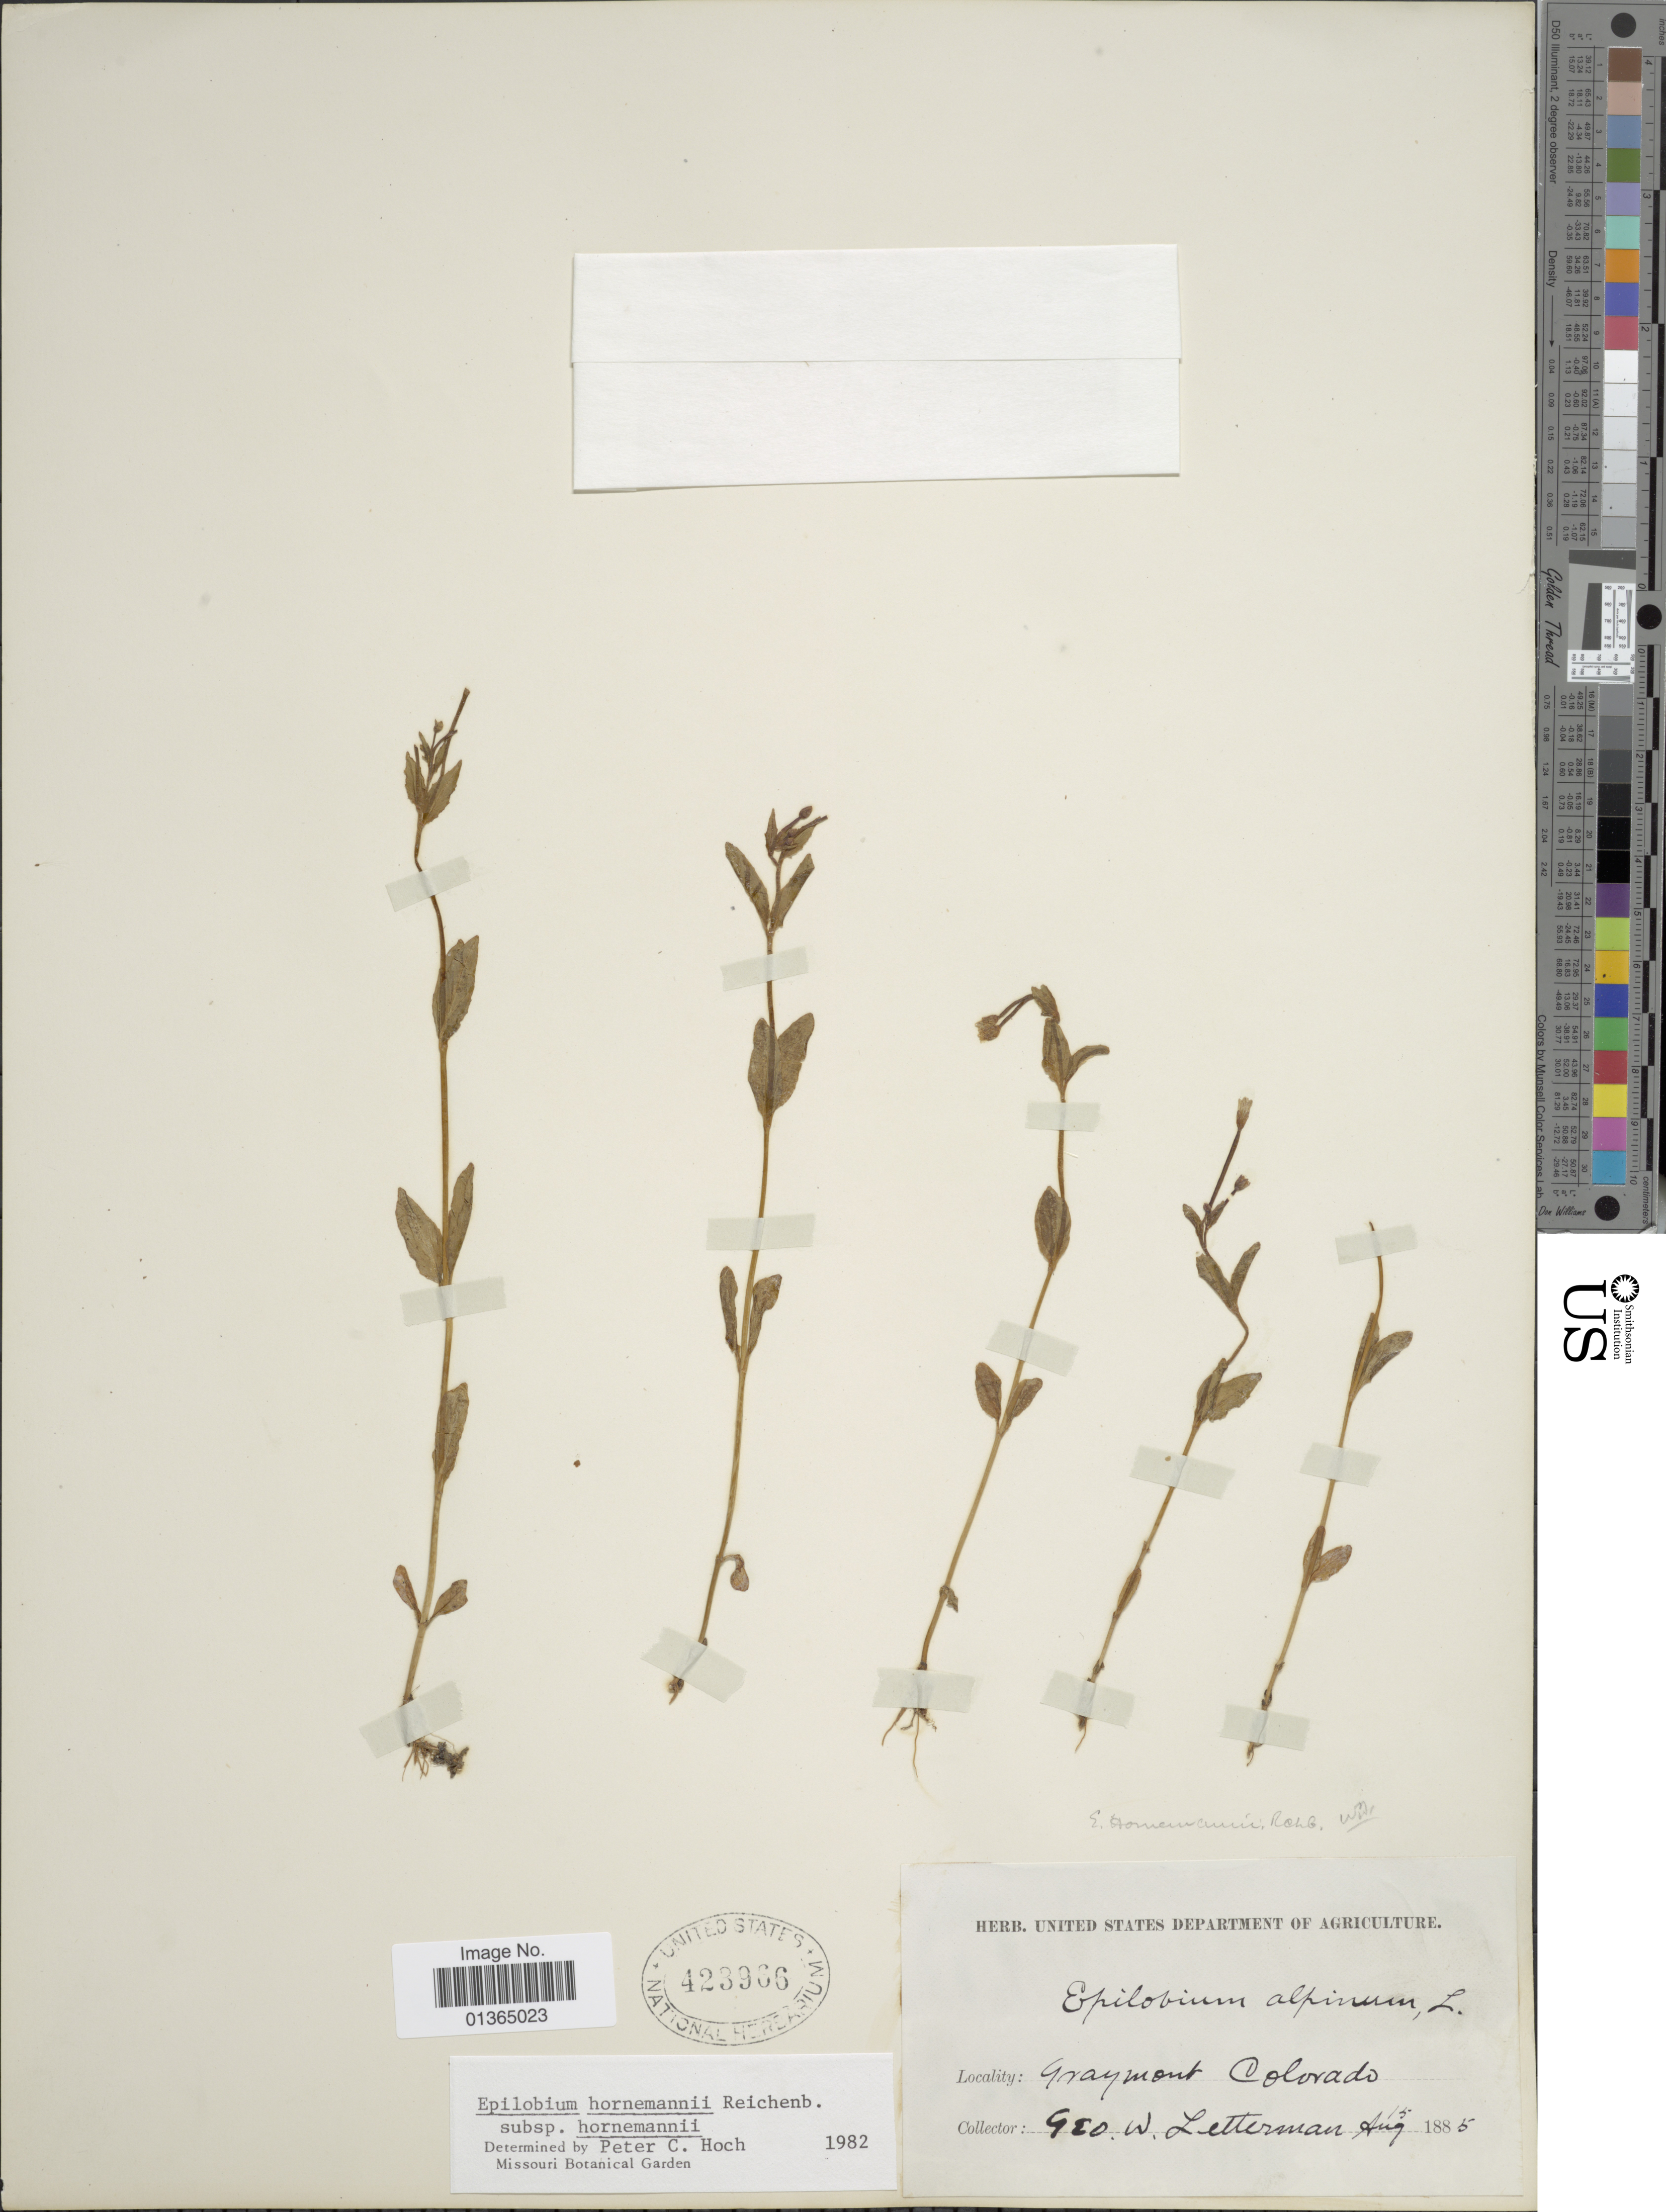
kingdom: Plantae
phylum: Tracheophyta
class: Magnoliopsida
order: Myrtales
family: Onagraceae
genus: Epilobium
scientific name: Epilobium hornemannii subsp. hornemannii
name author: Rchb.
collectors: G. W. Letterman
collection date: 1885-08-15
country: United States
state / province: Colorado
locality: Graymont.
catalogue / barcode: US 423966